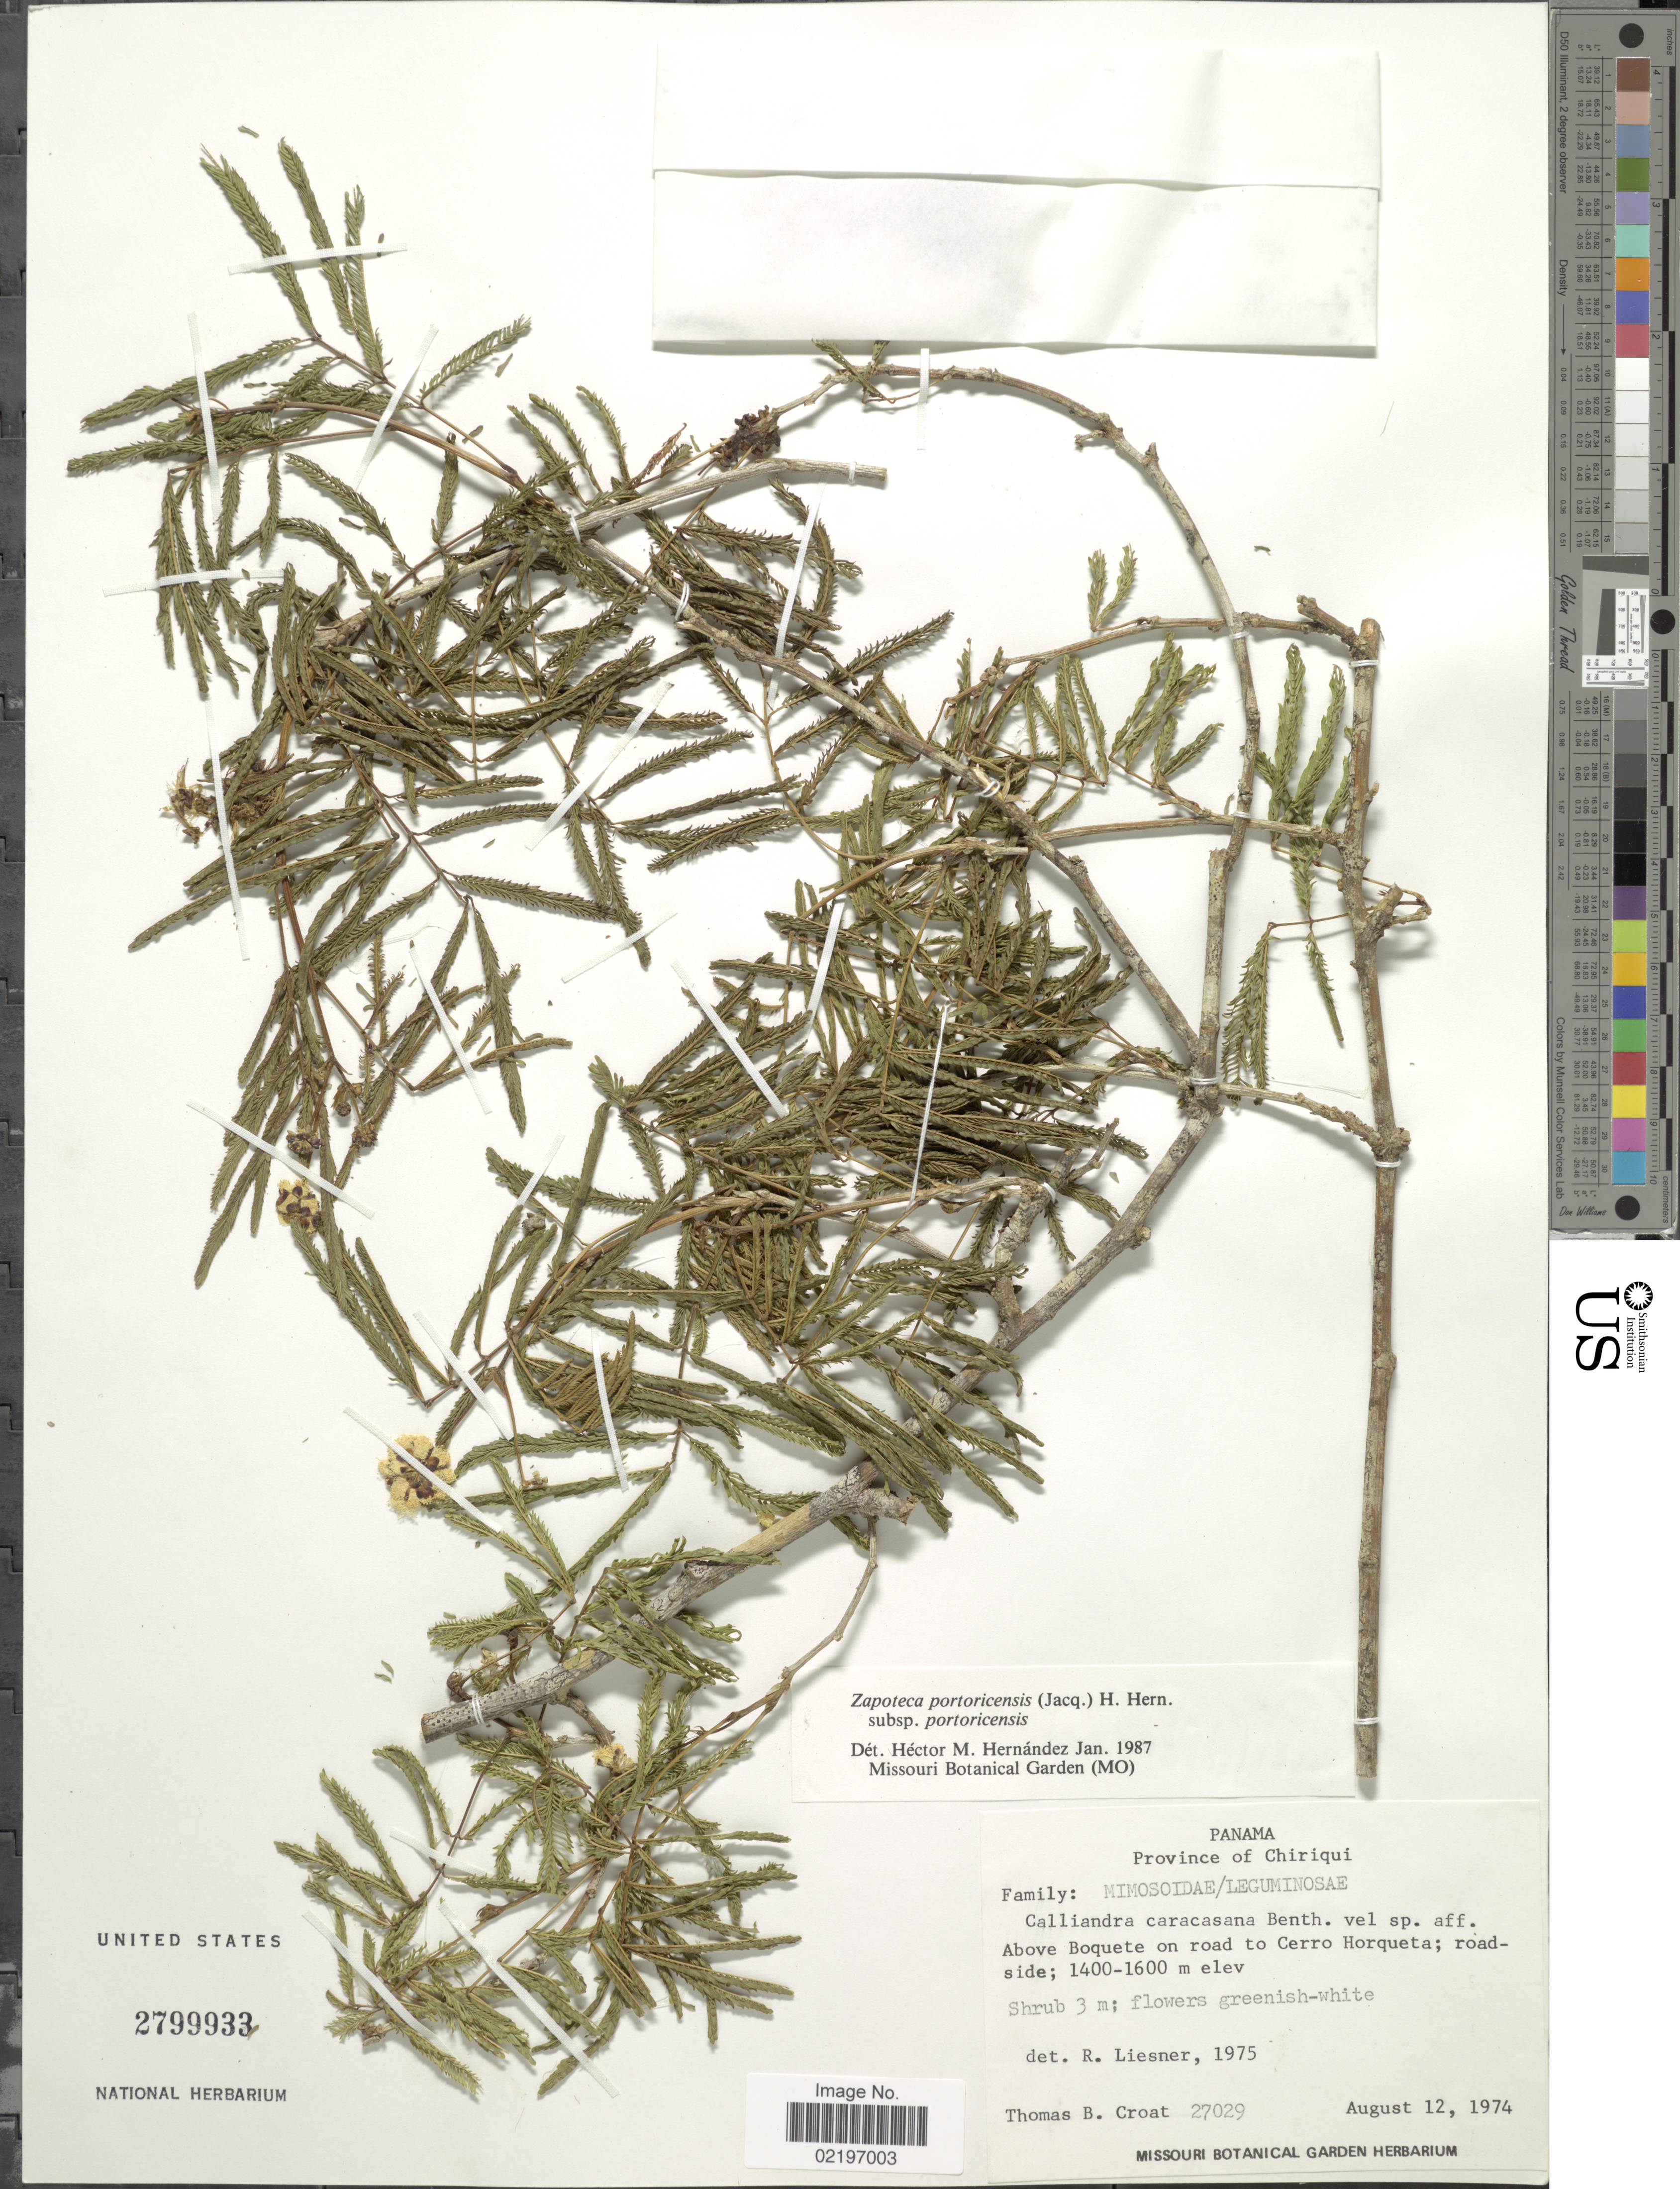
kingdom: Plantae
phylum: Tracheophyta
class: Magnoliopsida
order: Fabales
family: Fabaceae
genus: Zapoteca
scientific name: Zapoteca portoricensis subsp. portoricensis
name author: (Jacq.) H.M. Hern.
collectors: T. B. Croat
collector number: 27029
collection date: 1974-08-12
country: Panama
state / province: Chiriqui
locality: Above Boquete on road to Cerro Horqueta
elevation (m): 1400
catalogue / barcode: US 2799933